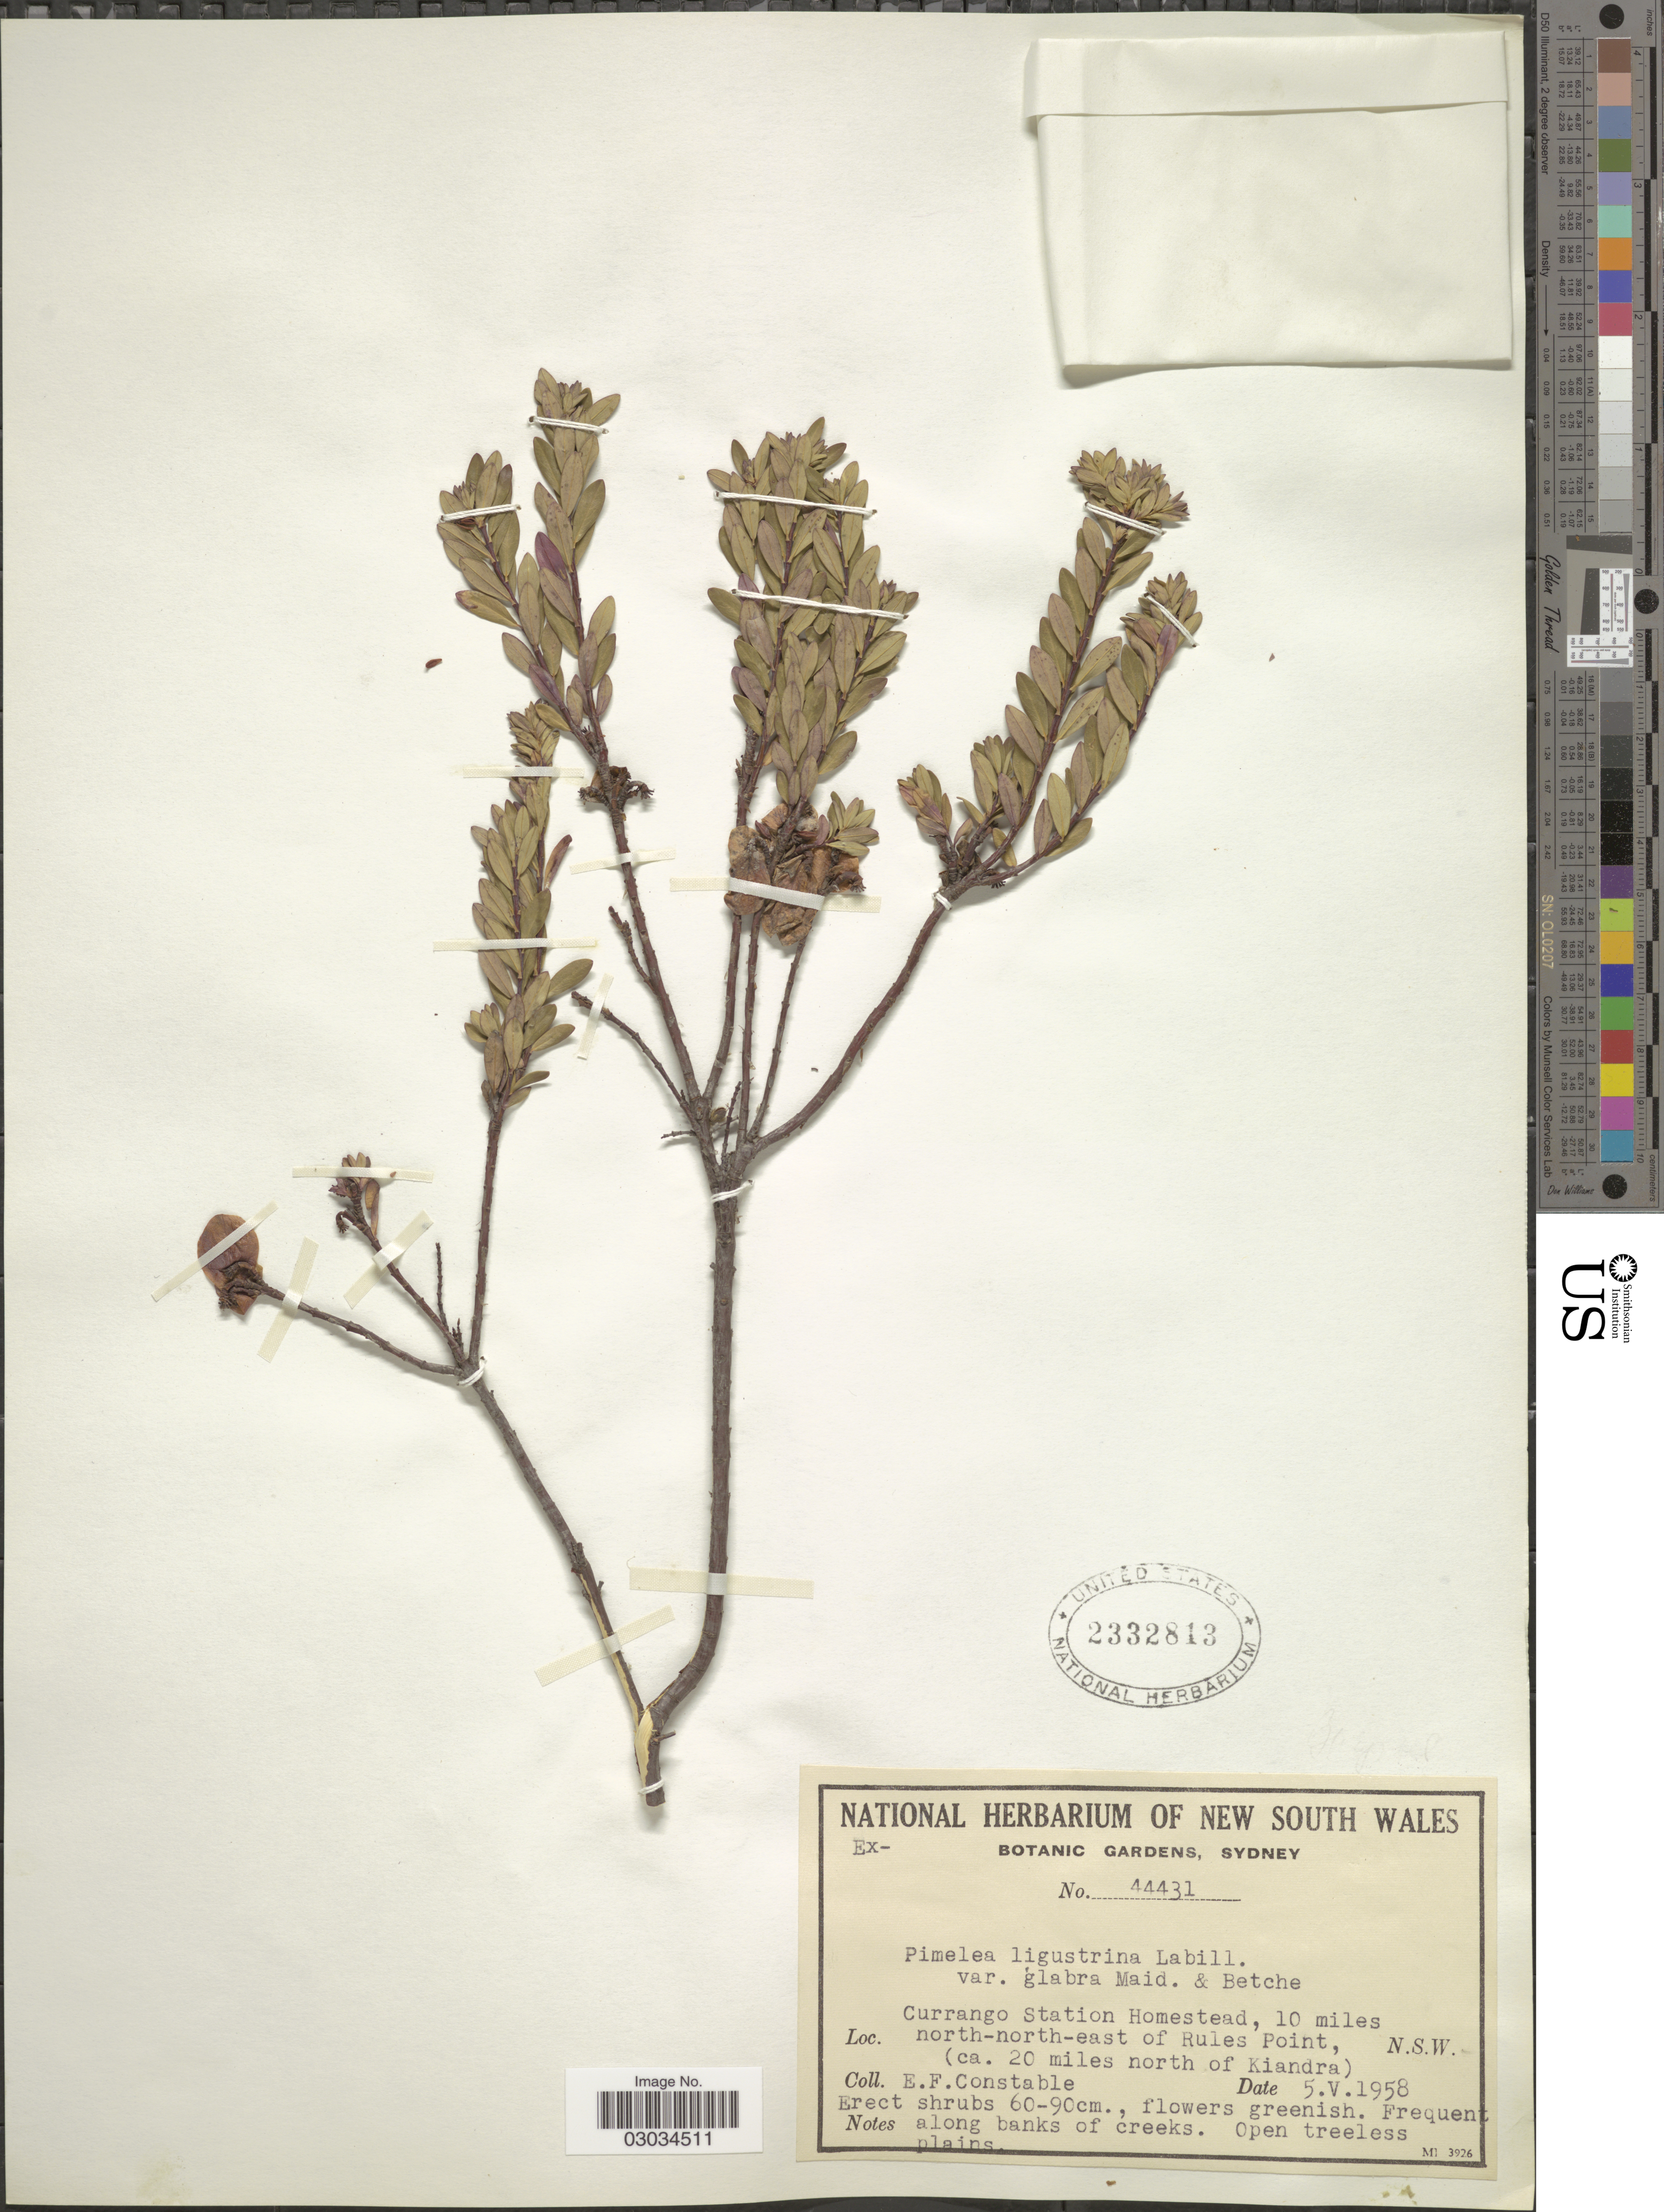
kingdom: Plantae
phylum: Tracheophyta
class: Magnoliopsida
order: Malvales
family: Thymelaeaceae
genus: Pimelea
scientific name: Pimelea ligustrina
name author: Labill.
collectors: E. F. Constable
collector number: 44431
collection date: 1958-05-05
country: Australia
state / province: New South Wales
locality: Currango Station Homestead, 10 miles north-north-east of Rules Point, (ca. 20 miles north of Kiandra). N.S.W.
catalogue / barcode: US 2332813